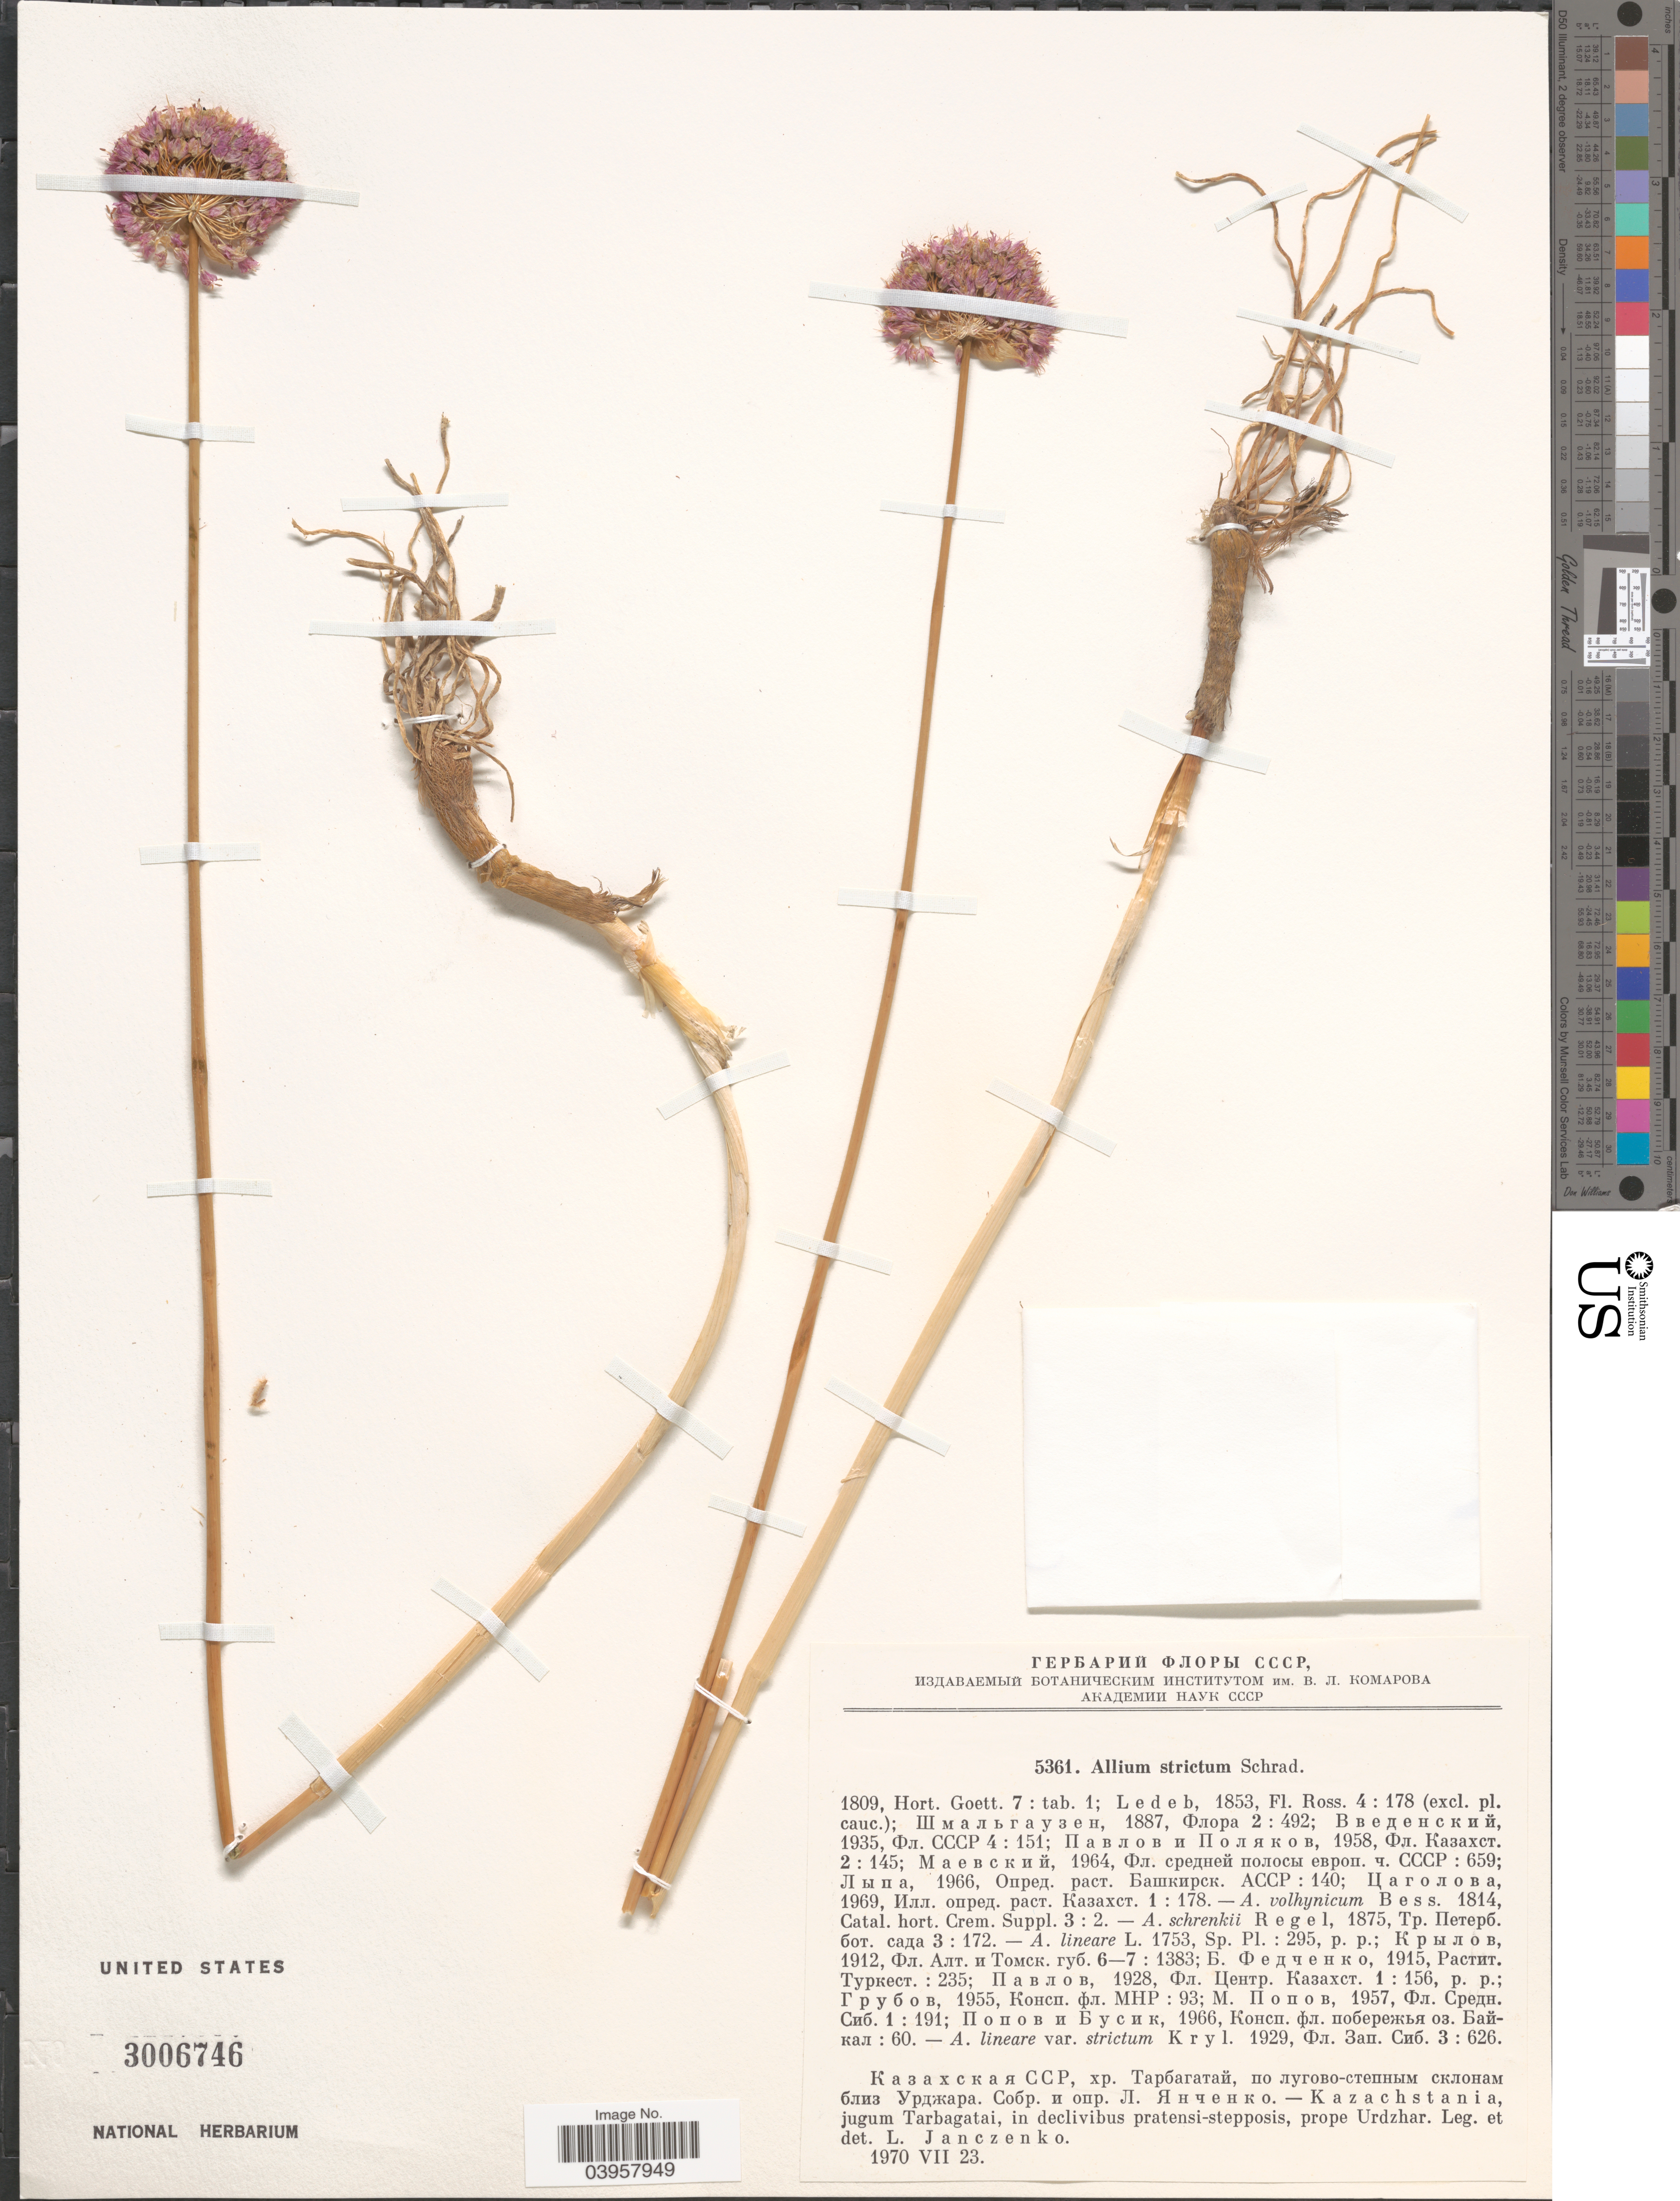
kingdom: Plantae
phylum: Tracheophyta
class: Liliopsida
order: Asparagales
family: Amaryllidaceae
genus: Allium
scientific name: Allium strictum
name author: Schrad.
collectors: L. Janczenko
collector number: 5361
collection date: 1970-07-23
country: Kazakhstan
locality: Kazachstania, jugum Tarbagatai, in declivibus pratensi-stepposis, prope Urdzhar.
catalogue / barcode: US 3006746